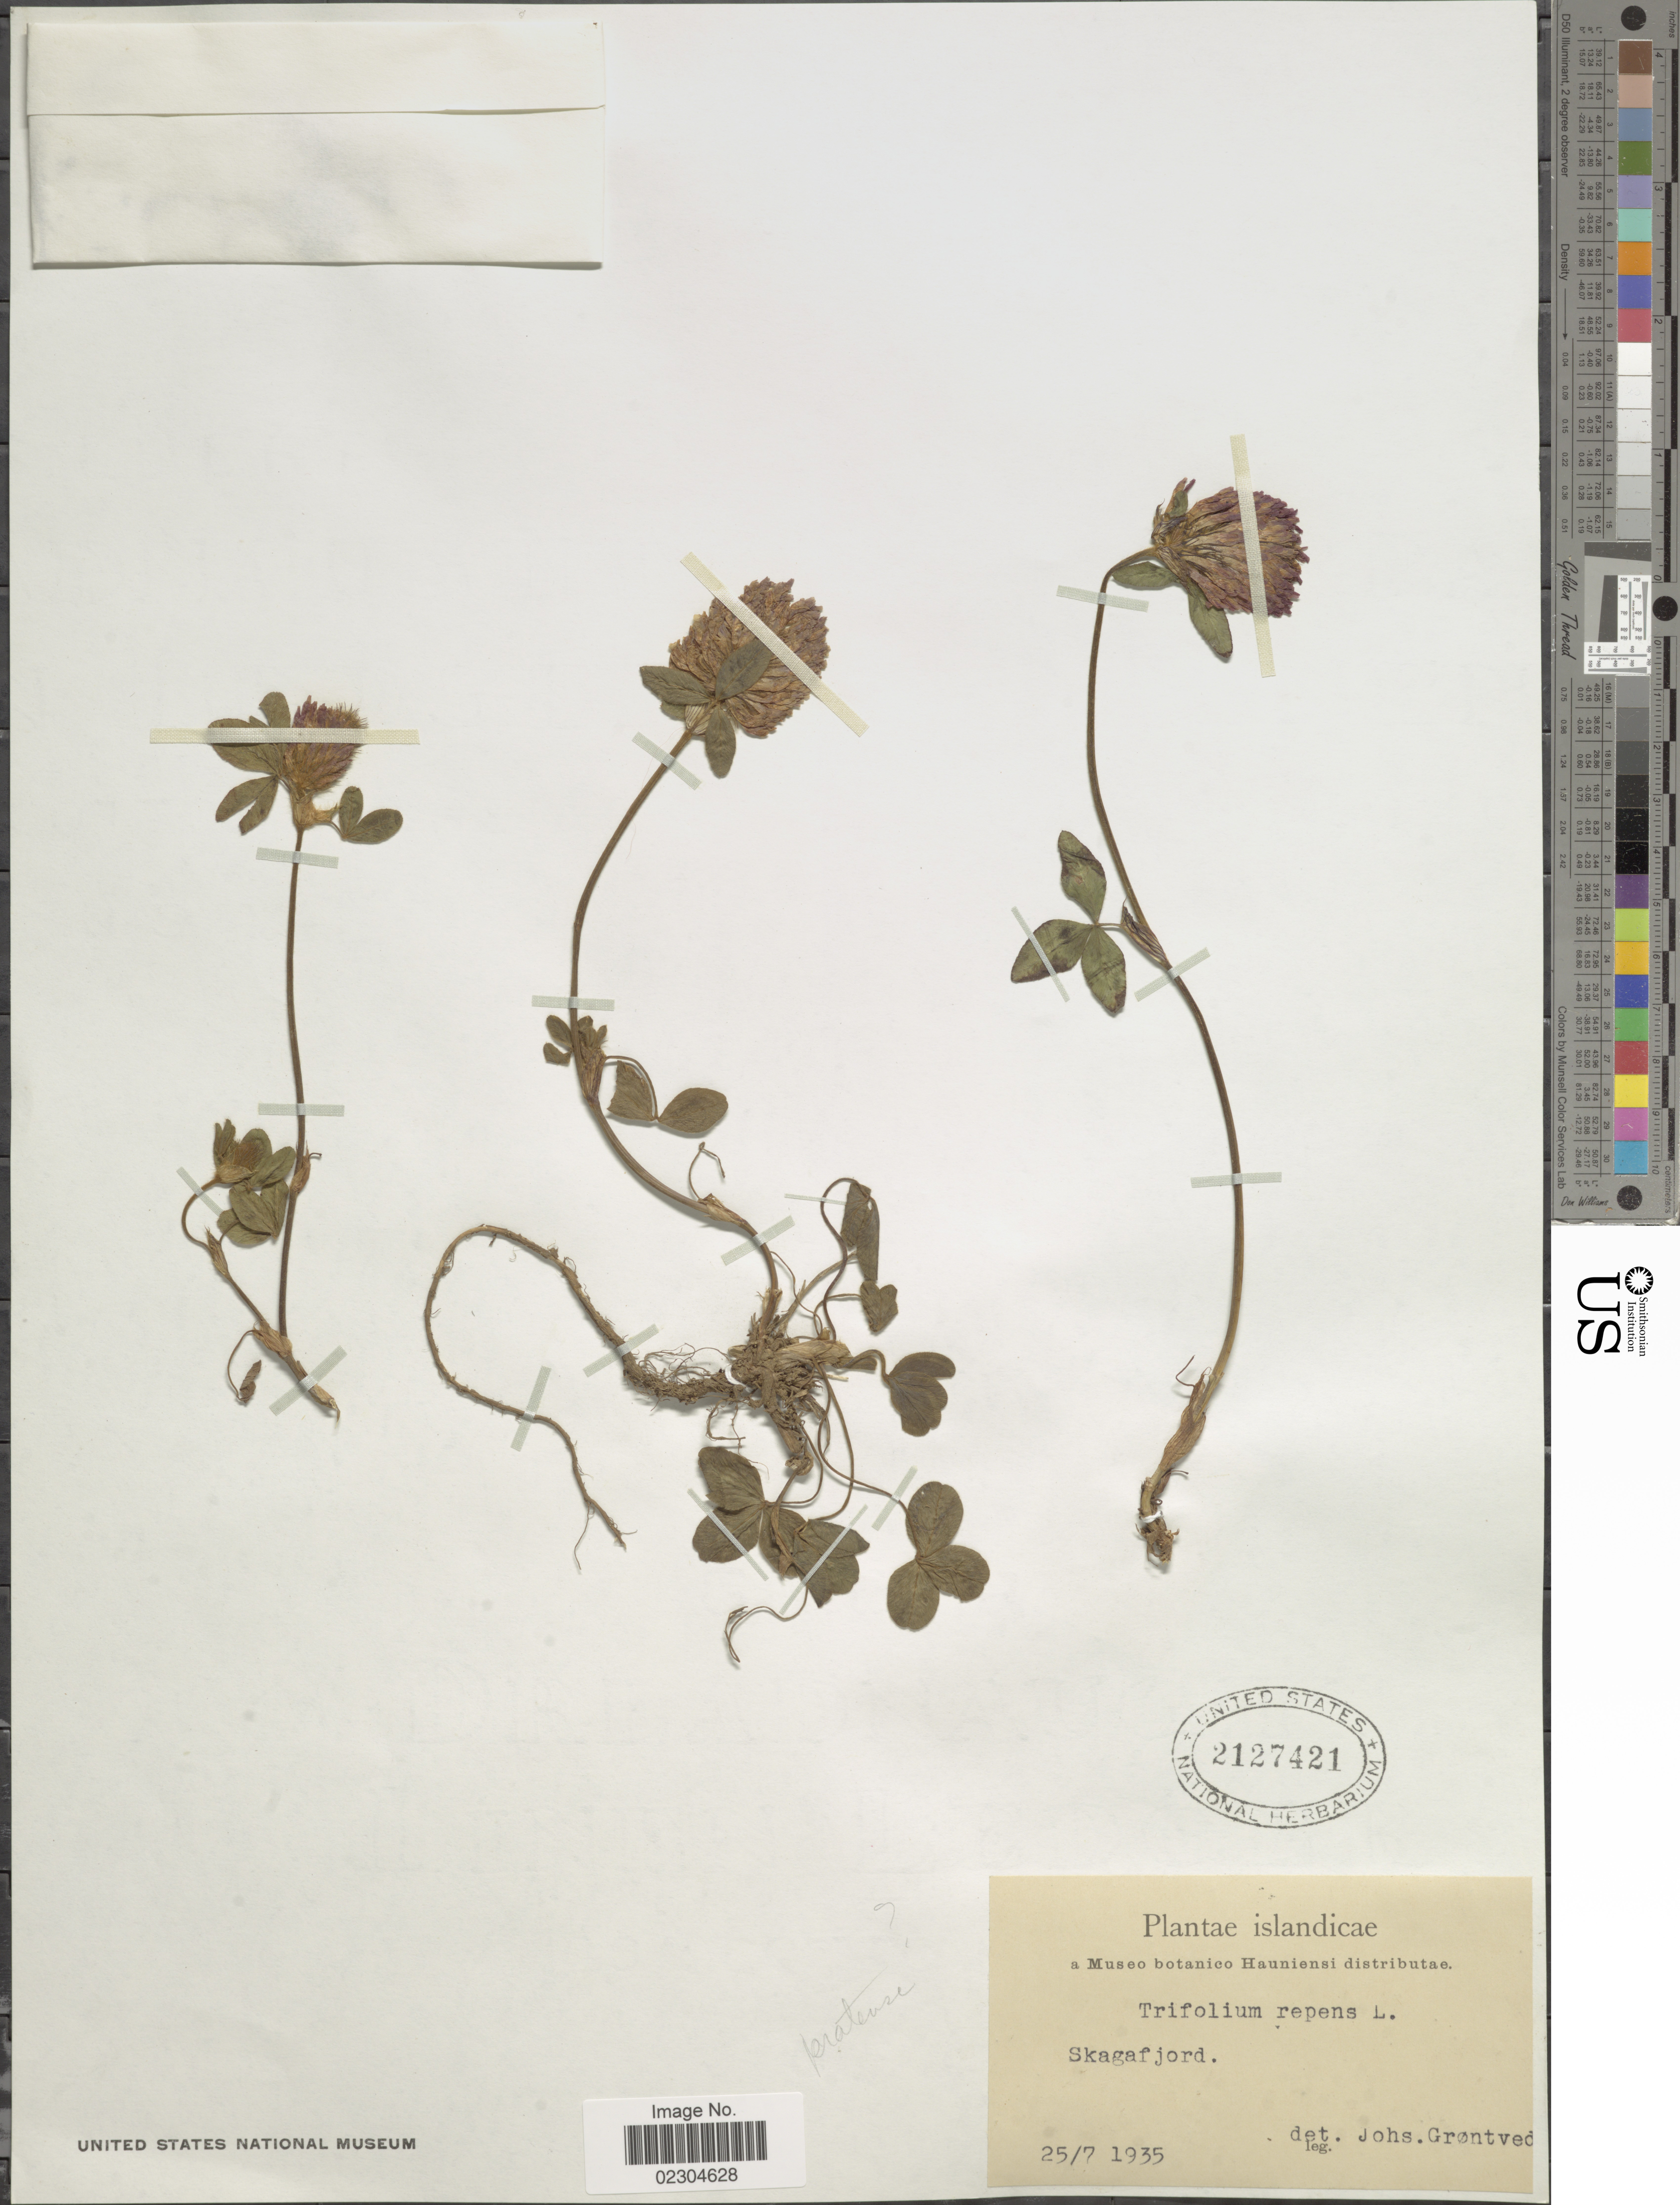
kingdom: Plantae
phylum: Tracheophyta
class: Magnoliopsida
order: Fabales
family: Fabaceae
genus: Trifolium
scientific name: Trifolium repens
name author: L.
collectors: J. Gröntved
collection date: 1935-07-25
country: Iceland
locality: Islandicae, Skagafjord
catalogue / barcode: US 2127421